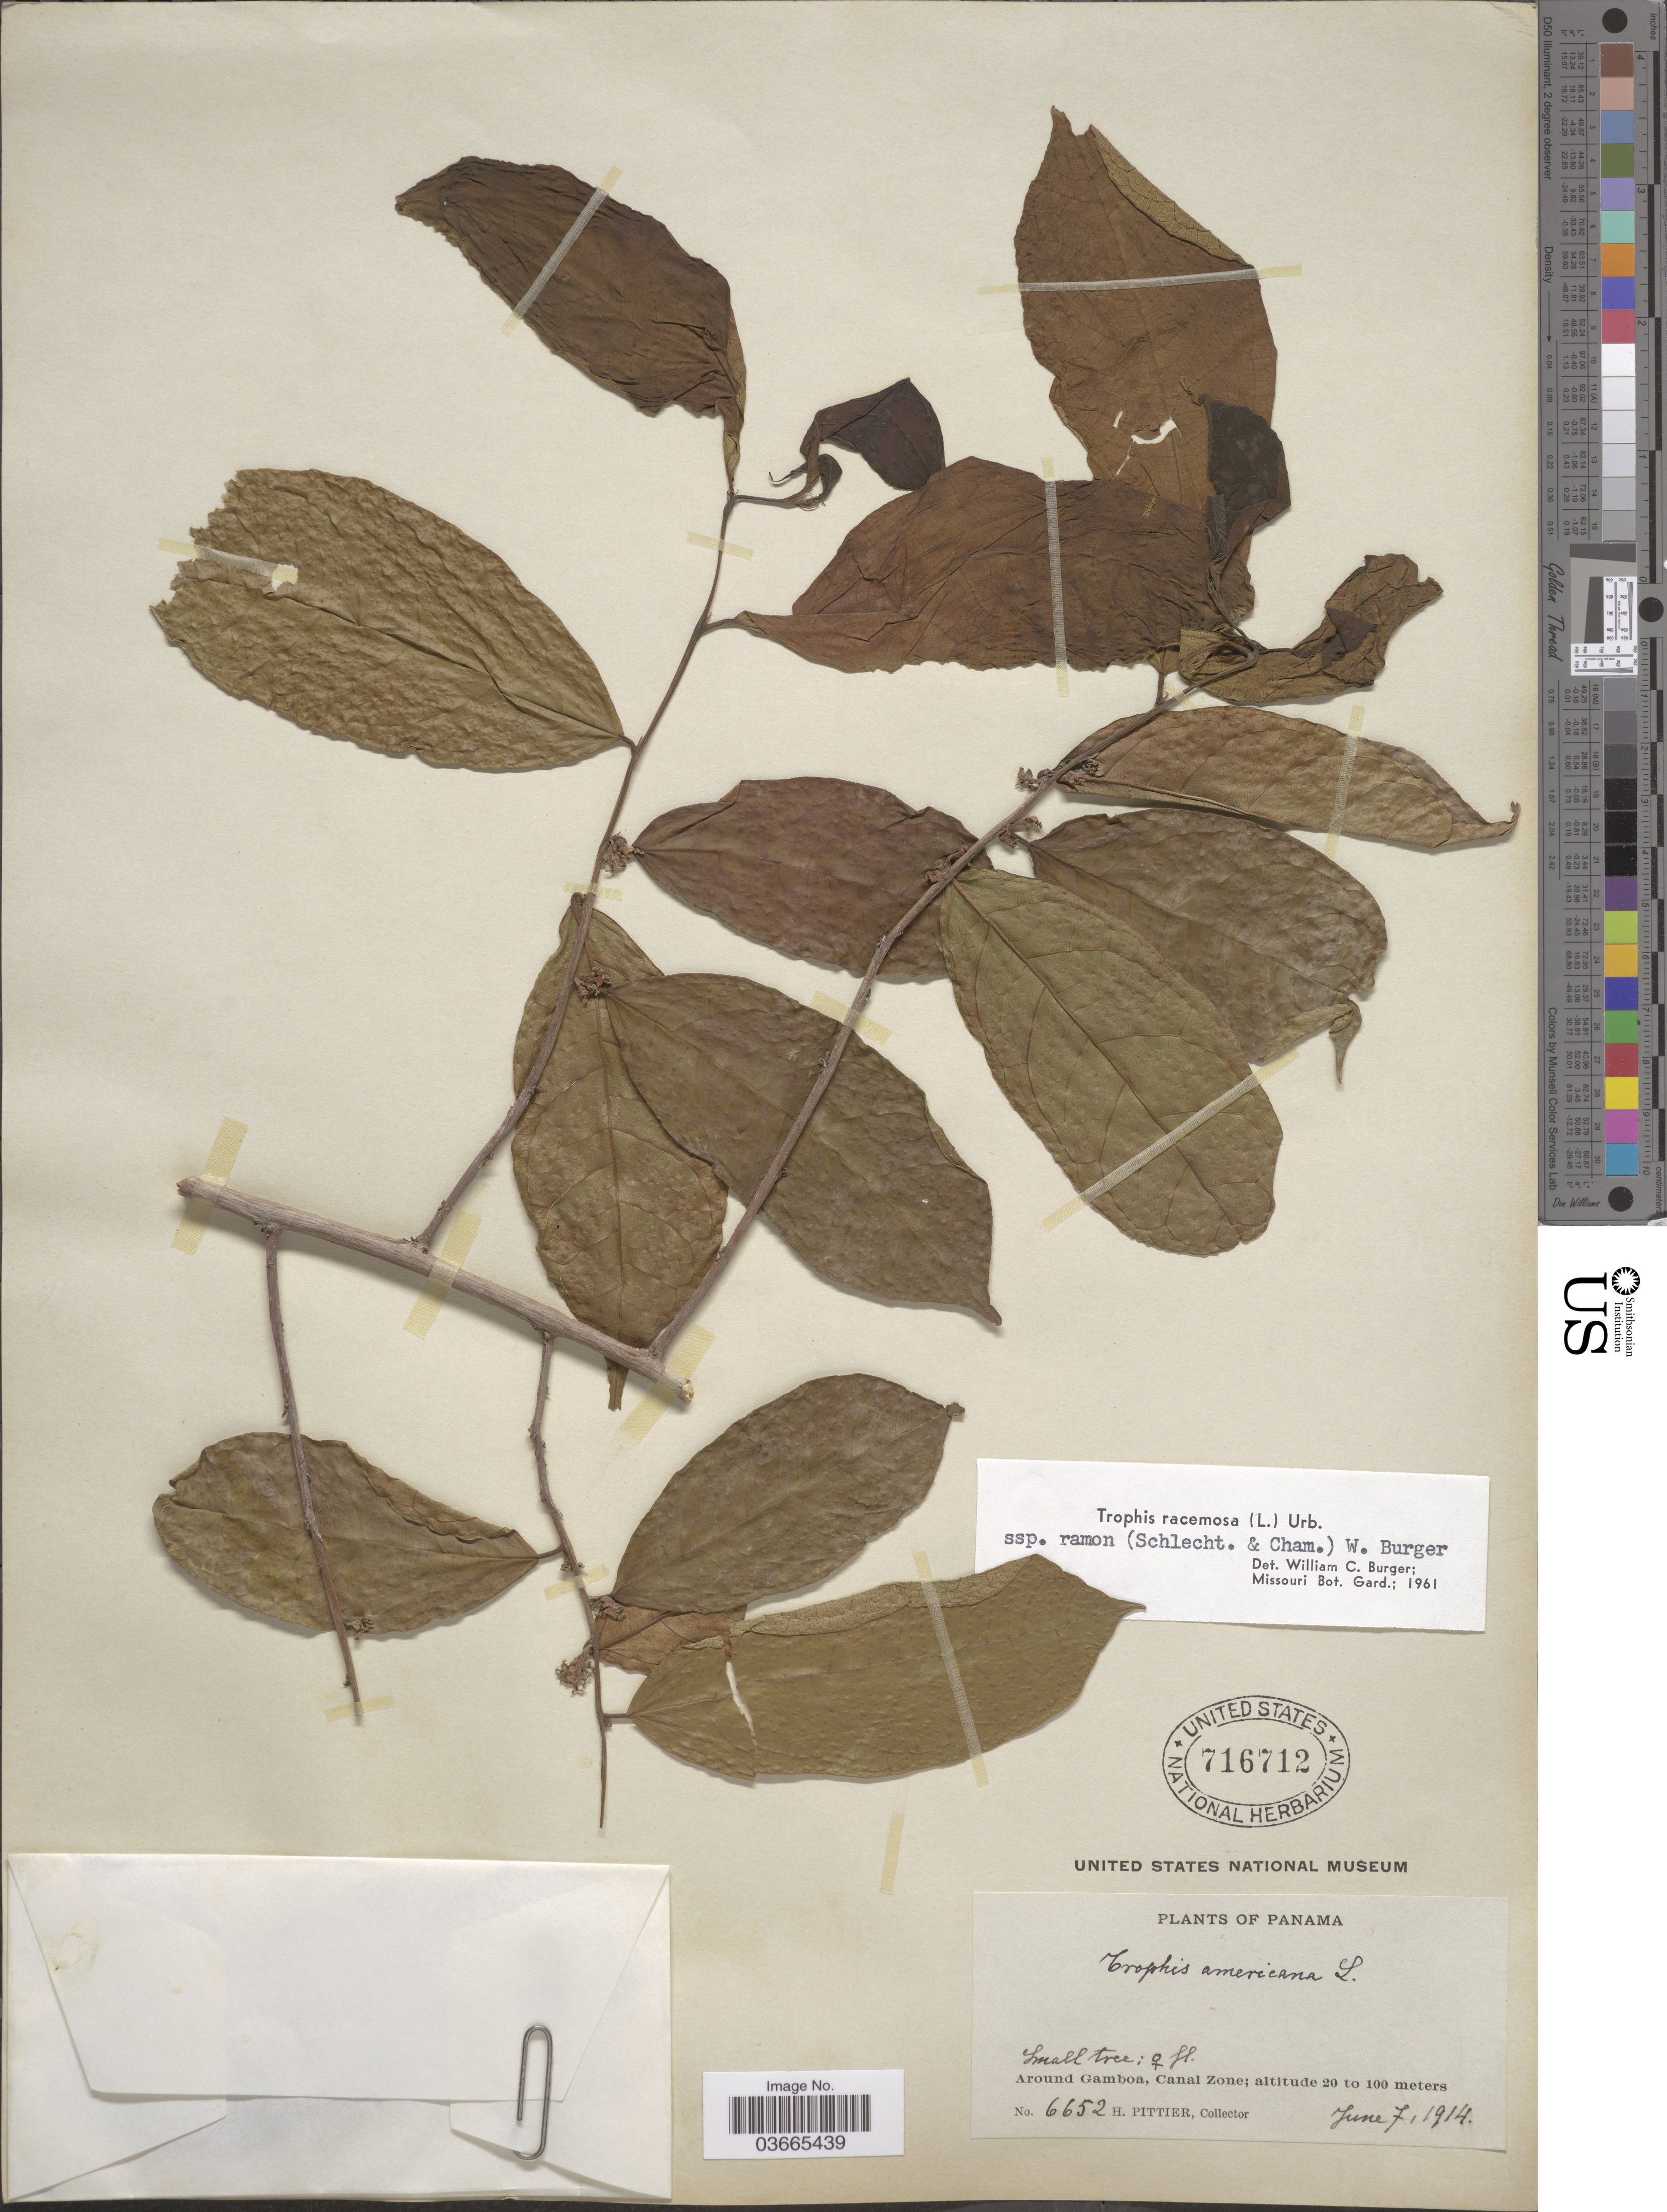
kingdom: Plantae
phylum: Tracheophyta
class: Magnoliopsida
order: Rosales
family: Moraceae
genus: Trophis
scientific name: Trophis racemosa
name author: (L.) Urb.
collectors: H. F. Pittier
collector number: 6652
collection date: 1914-06-07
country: Panama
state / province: Colón / Panamá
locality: Around Gamboa, Canal Zone.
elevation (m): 20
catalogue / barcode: US 716712